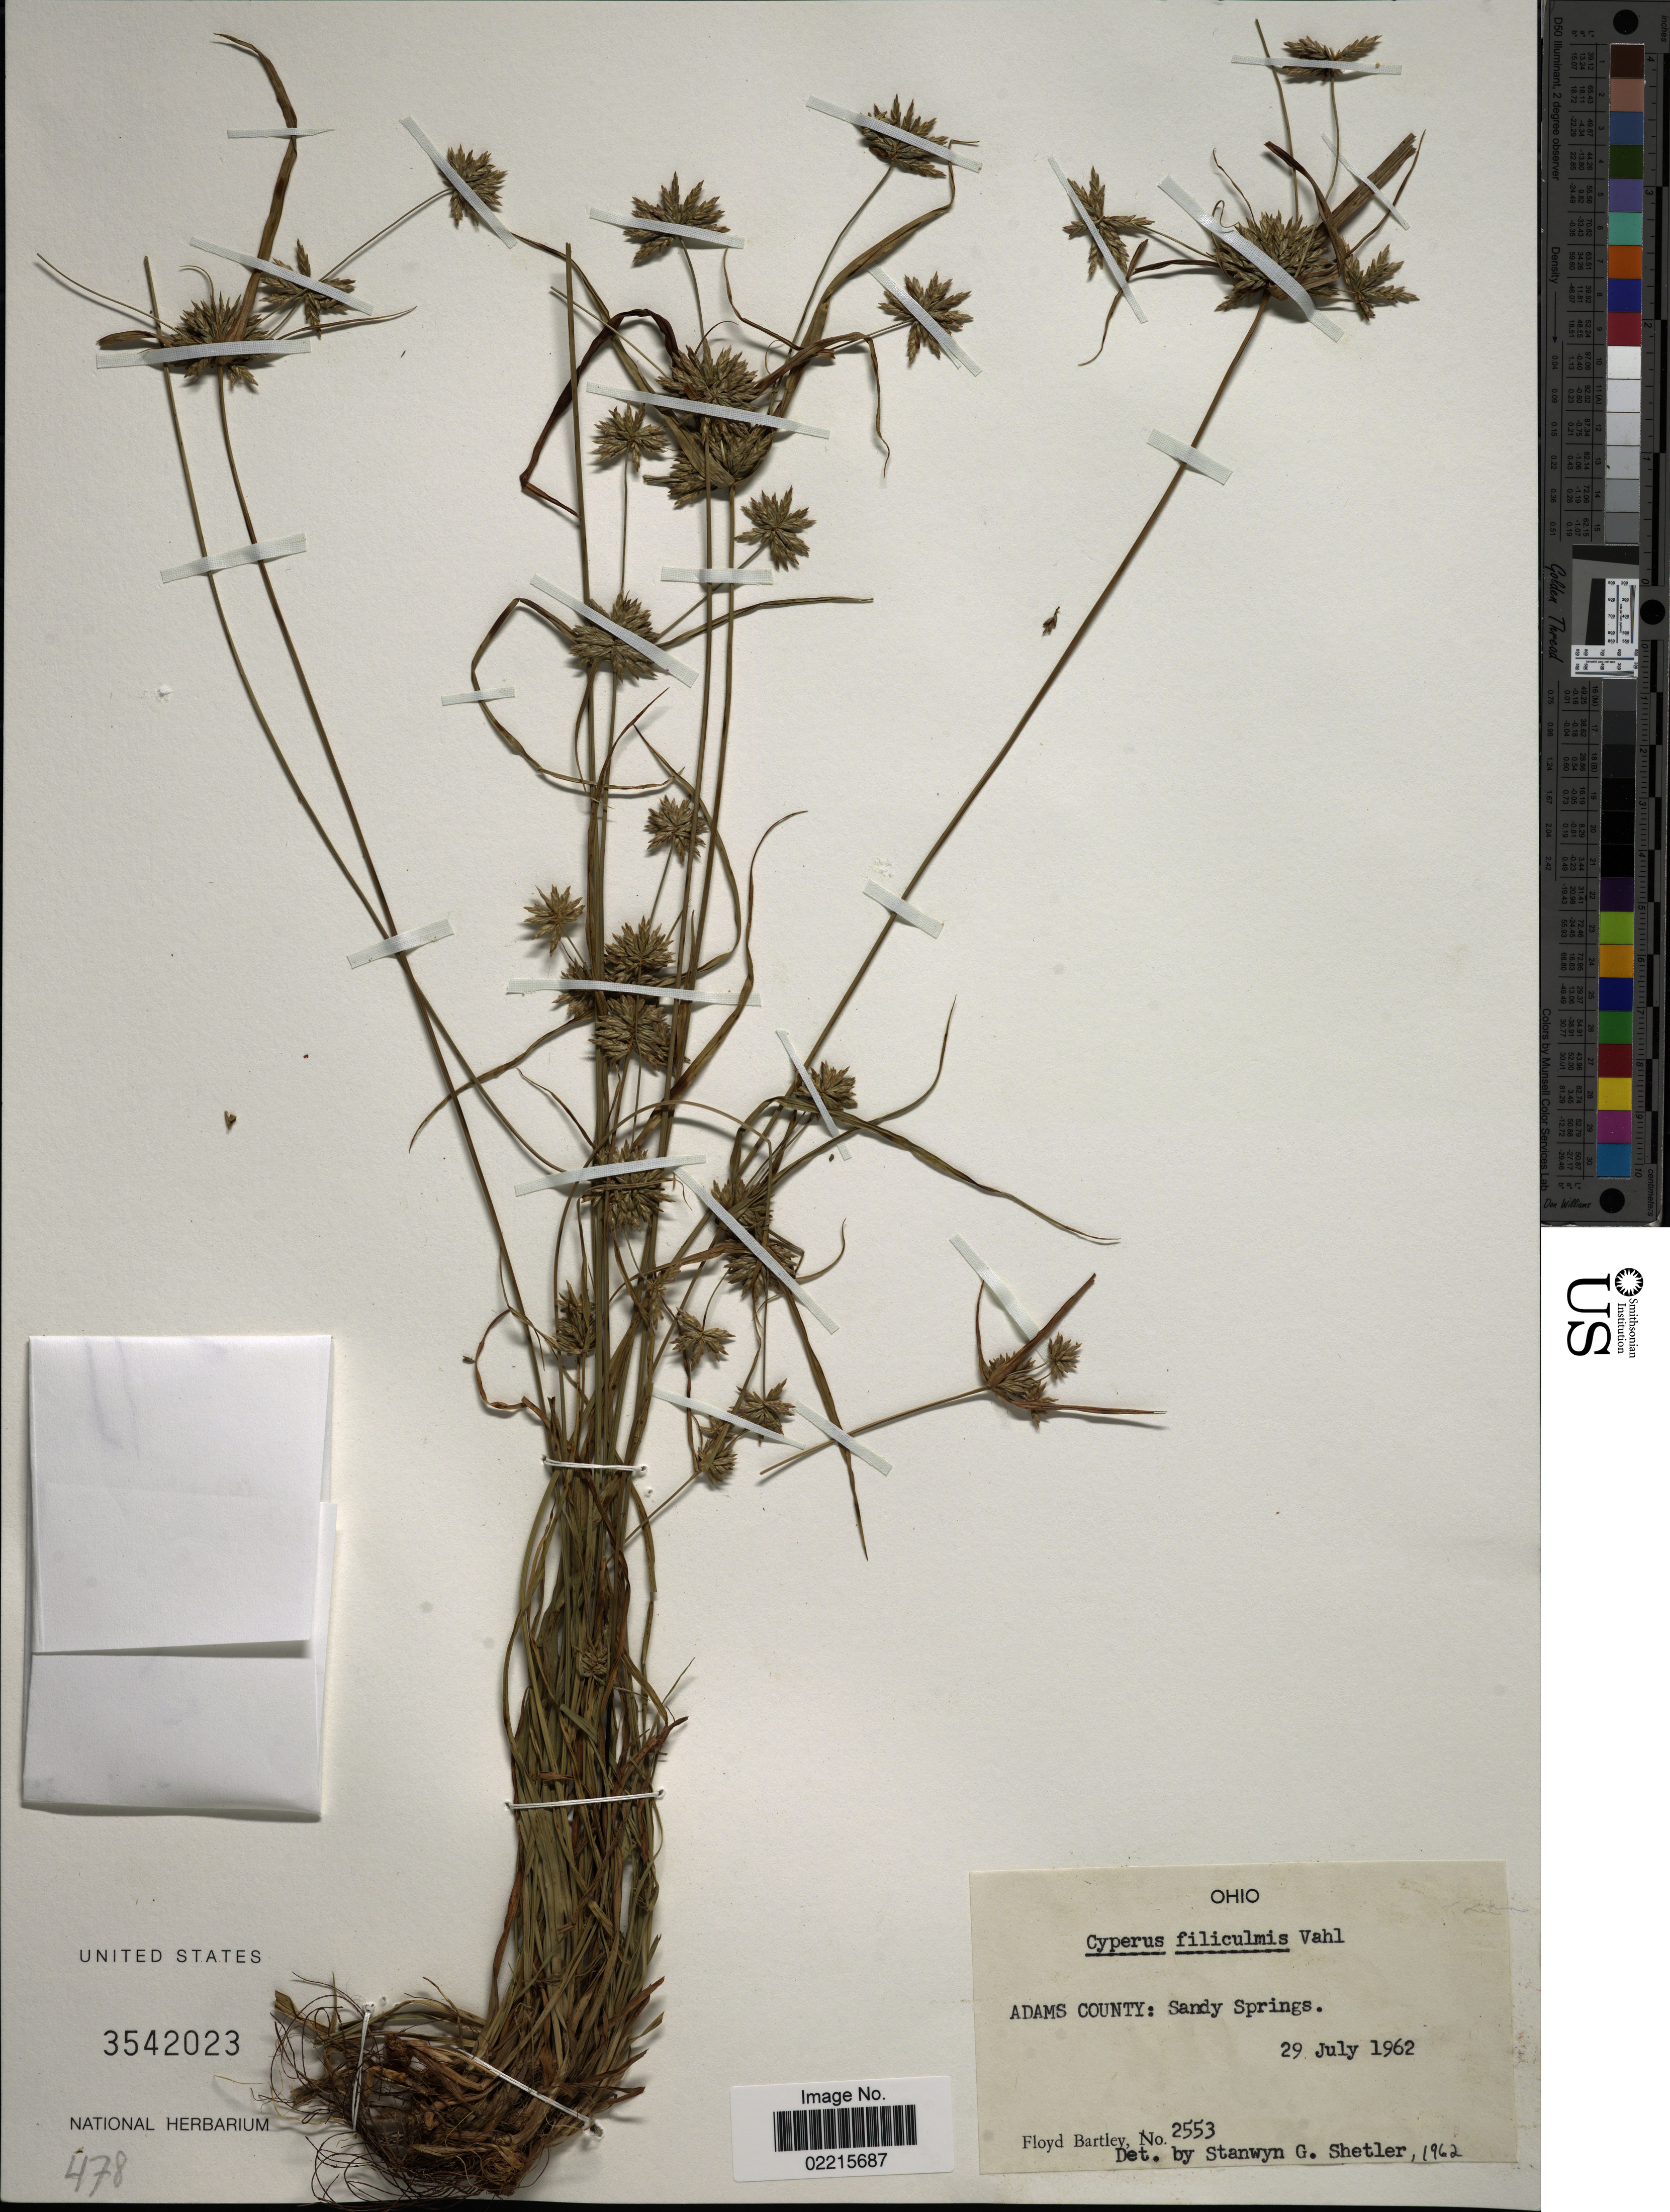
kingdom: Plantae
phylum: Tracheophyta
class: Liliopsida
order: Poales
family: Cyperaceae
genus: Cyperus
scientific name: Cyperus filiculmis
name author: Vahl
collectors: F. Bartley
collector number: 2553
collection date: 1962-07-29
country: United States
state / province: Ohio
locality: Adams County: Sandy Springs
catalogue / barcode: US 3542023